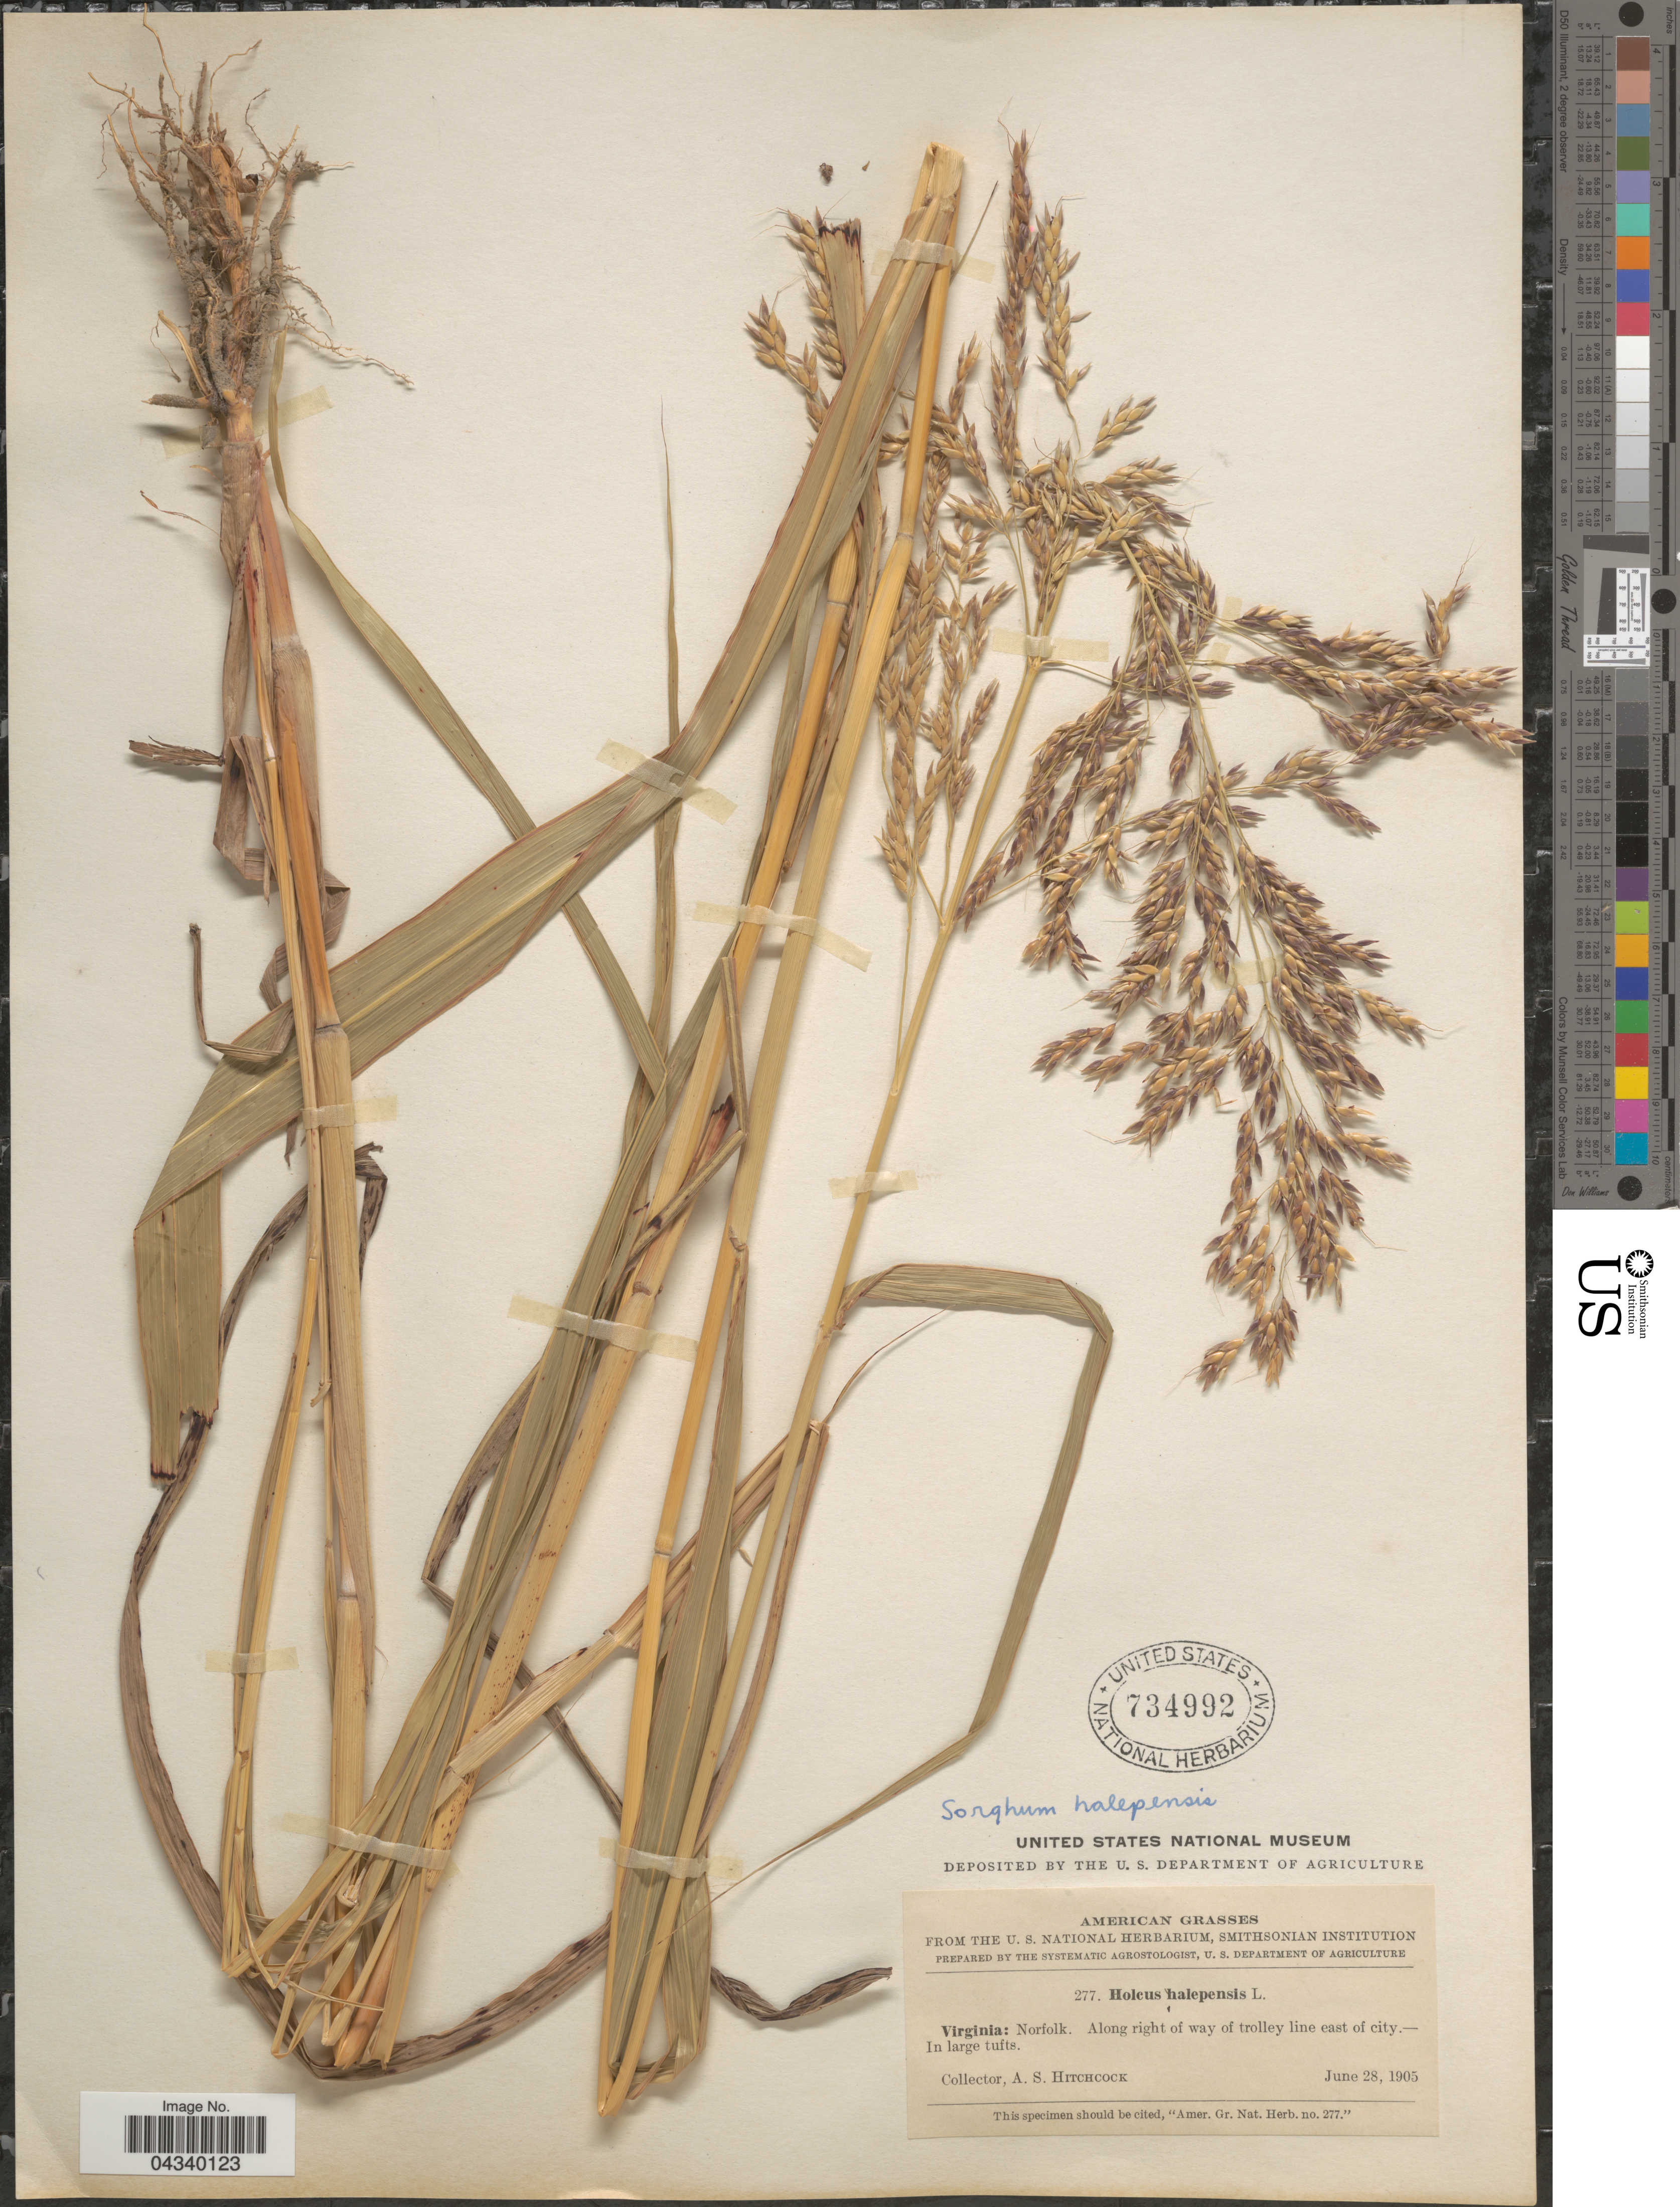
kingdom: Plantae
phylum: Tracheophyta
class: Liliopsida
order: Poales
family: Poaceae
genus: Sorghum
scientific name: Sorghum halepense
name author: (L.) Pers.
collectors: A. S. Hitchcock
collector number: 277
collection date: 1905-06-28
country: United States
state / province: Virginia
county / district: City of Norfolk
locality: Norfolk. Along right of way of trolley line east of city.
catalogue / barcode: US 734992